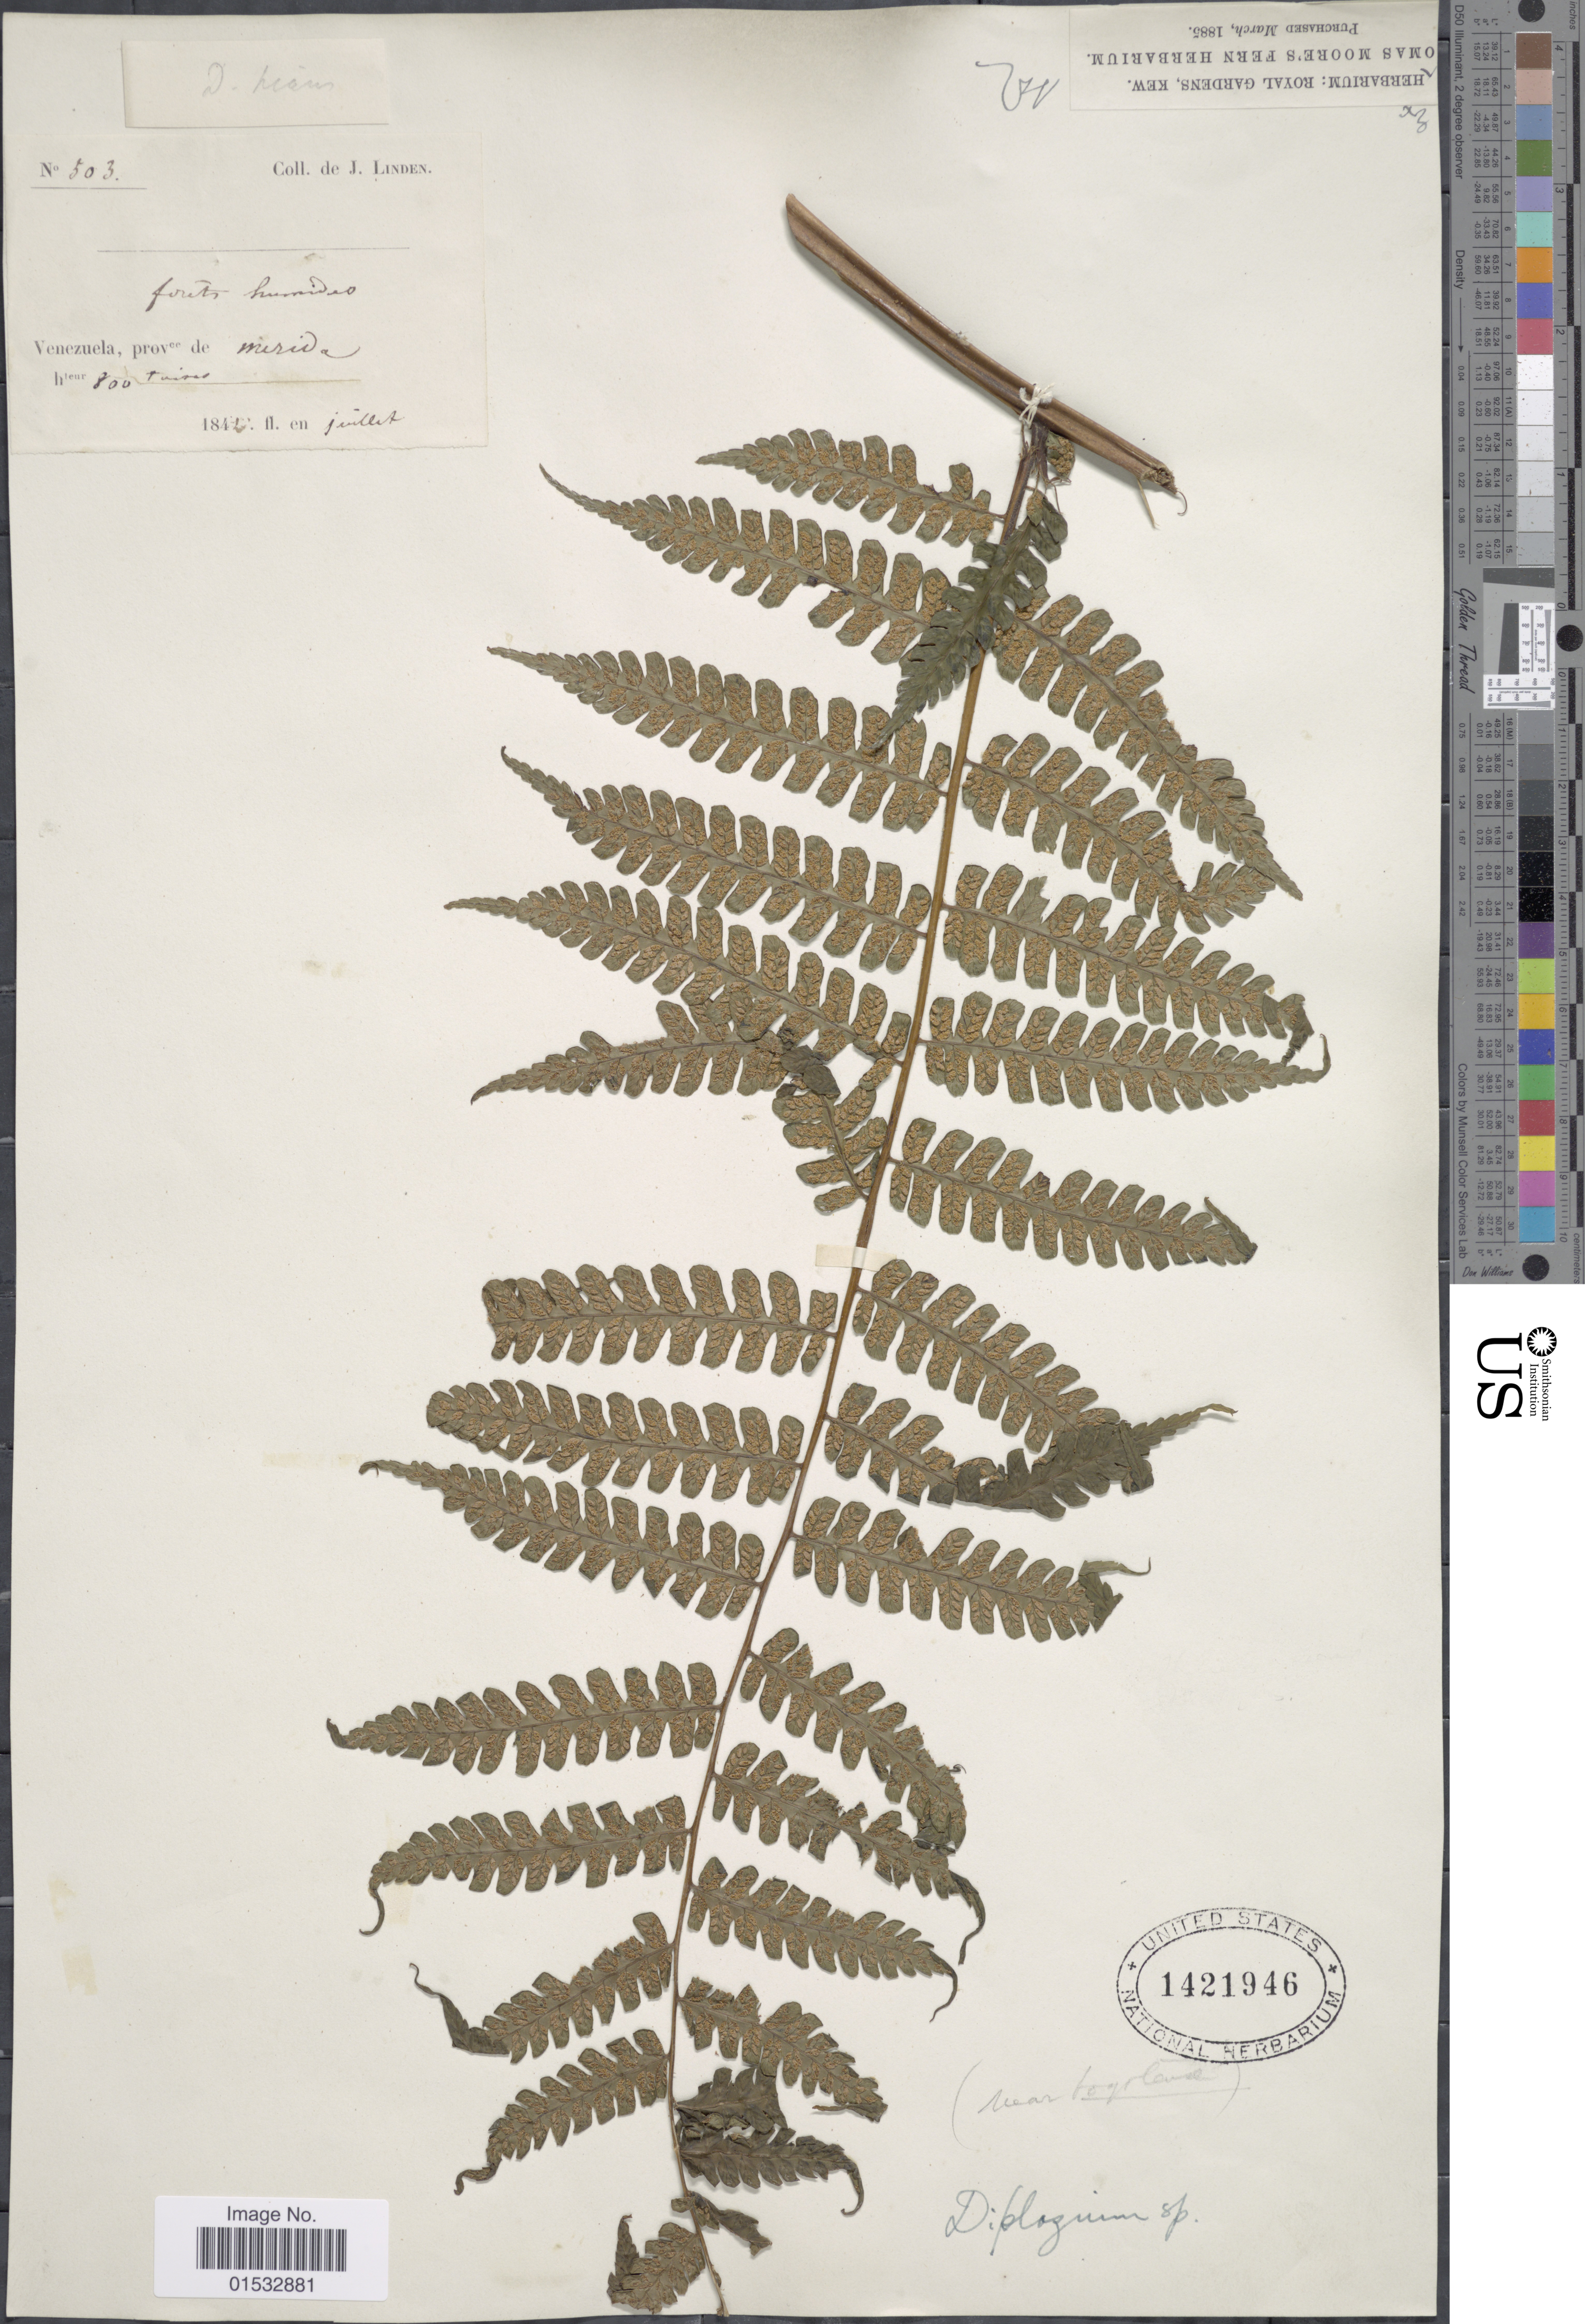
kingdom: Plantae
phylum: Tracheophyta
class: Polypodiopsida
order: Polypodiales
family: Athyriaceae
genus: Diplazium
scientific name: Diplazium hians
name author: Kunze ex Klotzsch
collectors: J. Linden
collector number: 503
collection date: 1842-07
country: Venezuela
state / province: Mérida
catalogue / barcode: US 1421946